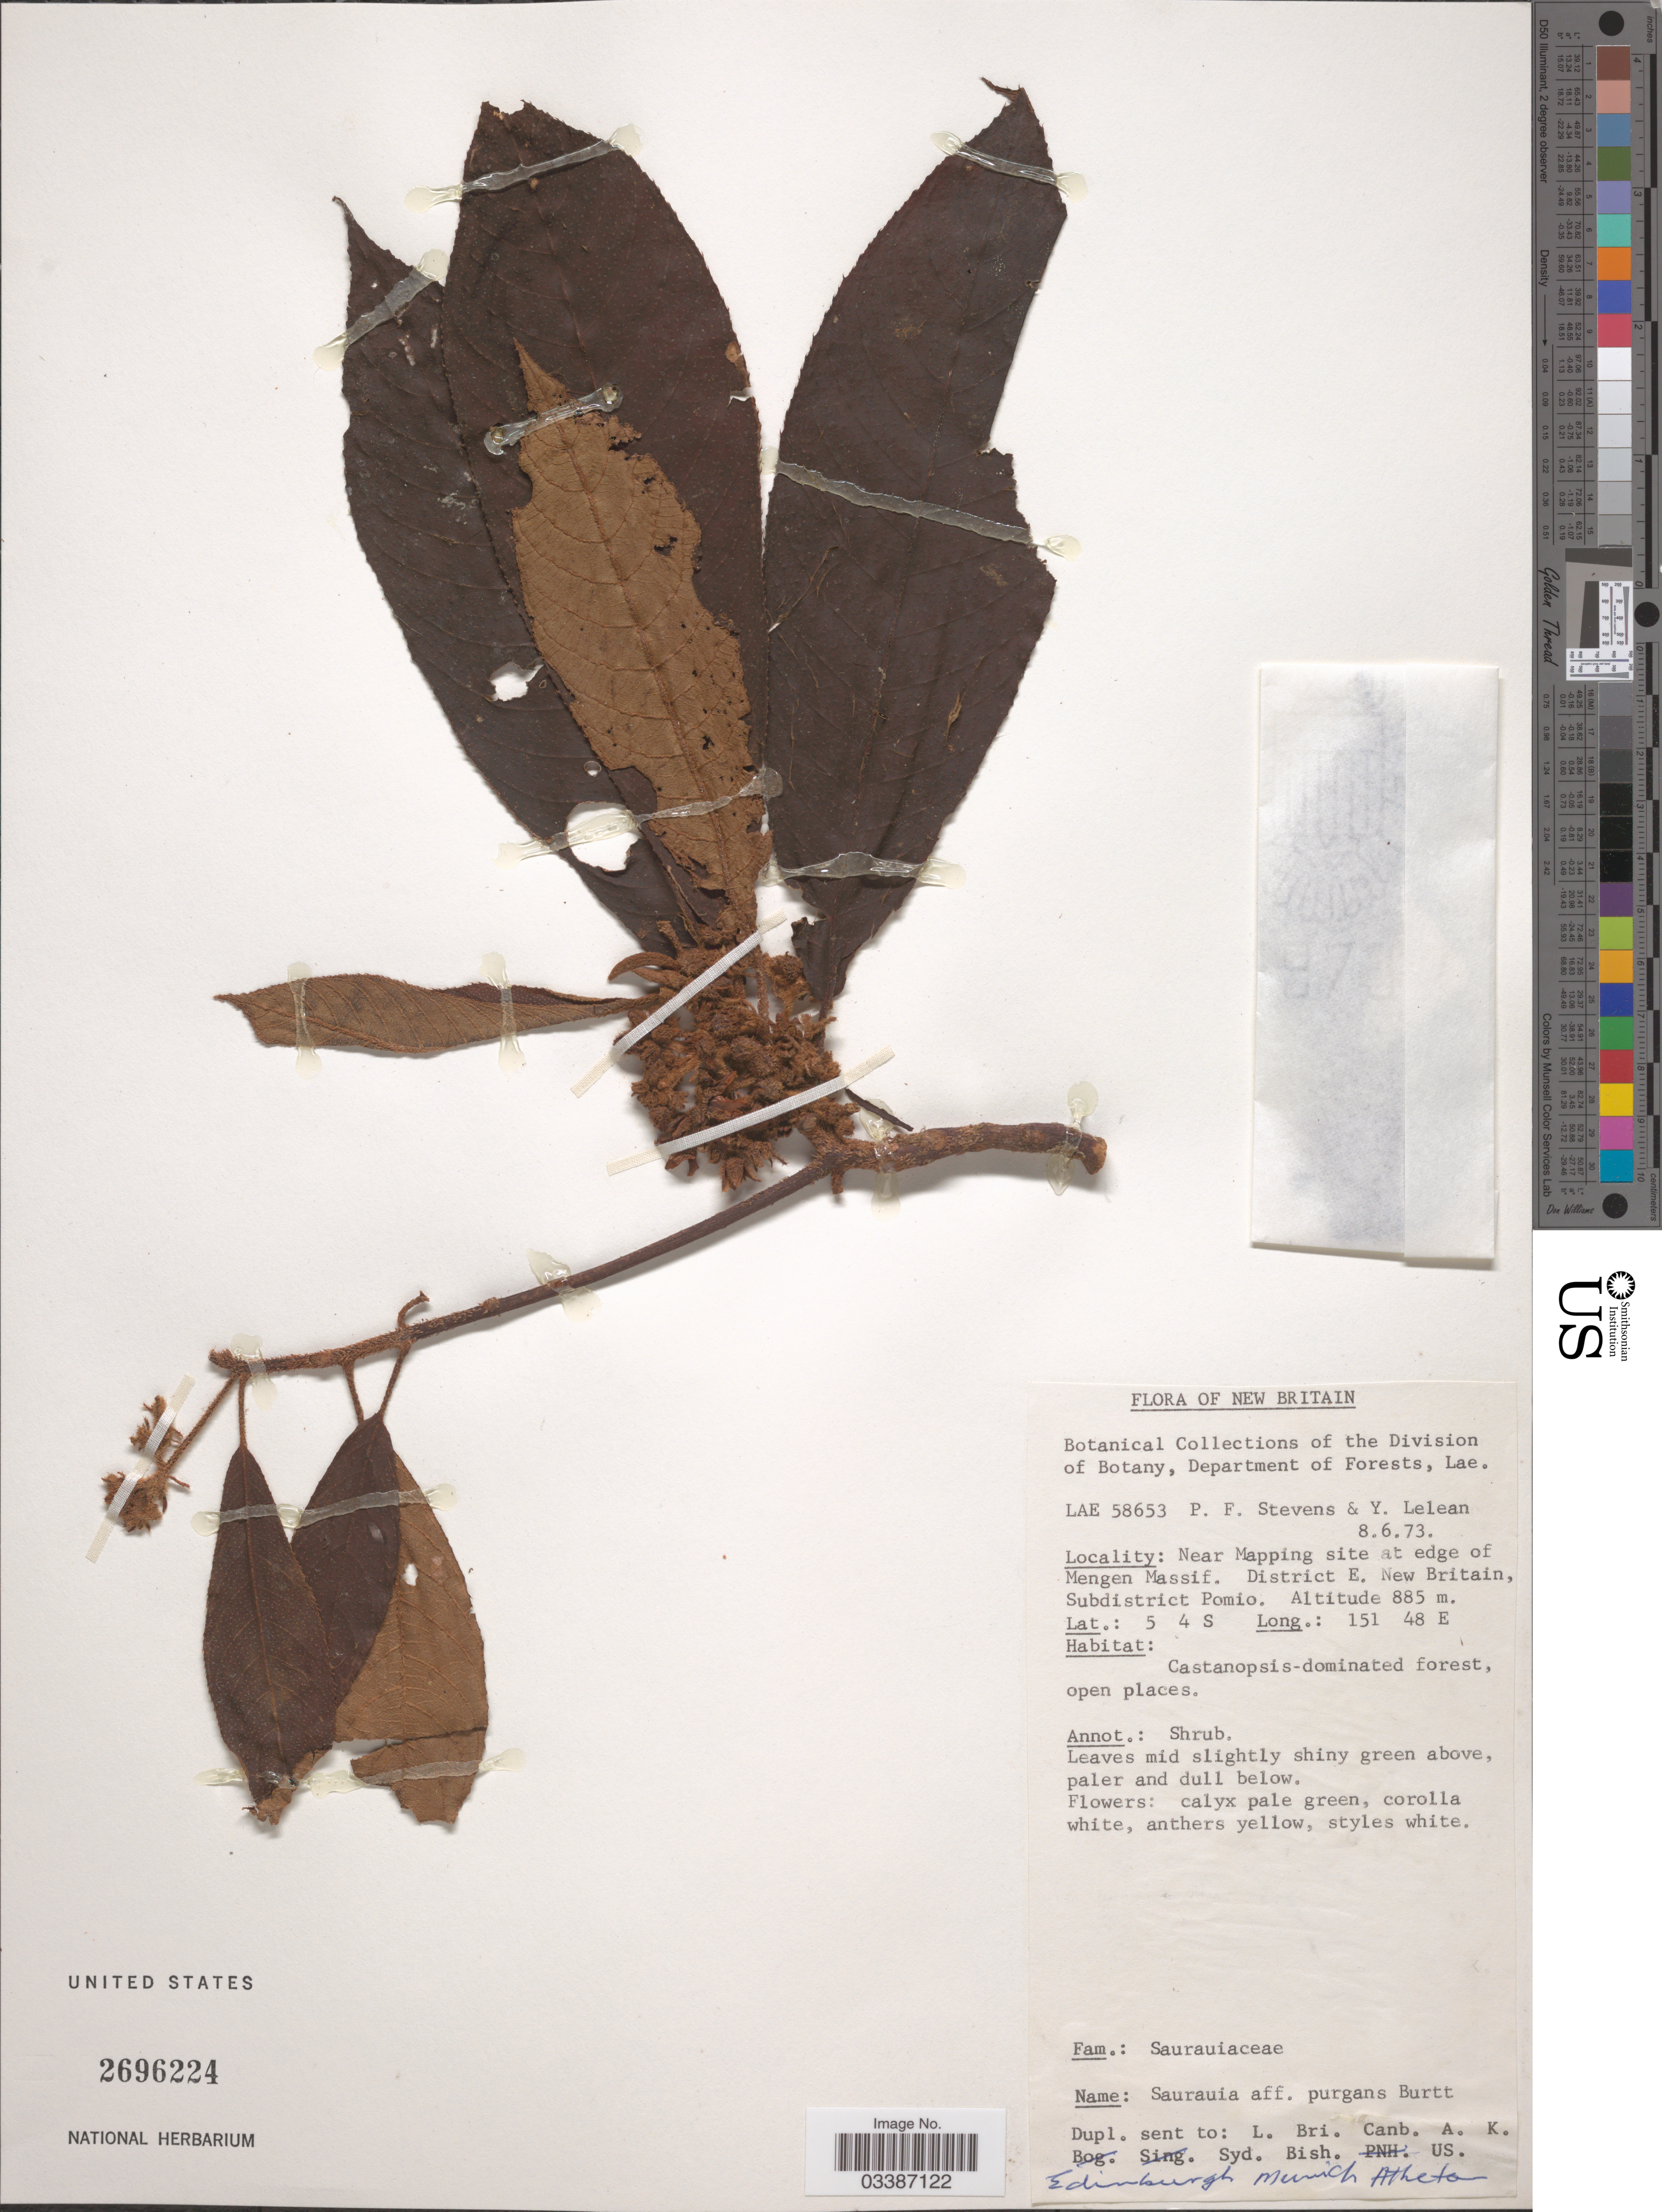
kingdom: Plantae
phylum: Tracheophyta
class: Magnoliopsida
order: Ericales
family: Actinidiaceae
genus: Saurauia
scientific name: Saurauia purgans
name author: B.L. Burtt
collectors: P. F. Stevens & Y. Lelean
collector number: LAE 58653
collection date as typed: Transcribed d/m/y: 8/6/73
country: Papua New Guinea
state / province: East New Britain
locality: New Britain. Near Mapping site at edge of Mengen Massif. District E. New Britain. Subdistrict Pomio.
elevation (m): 885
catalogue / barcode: US 2696224